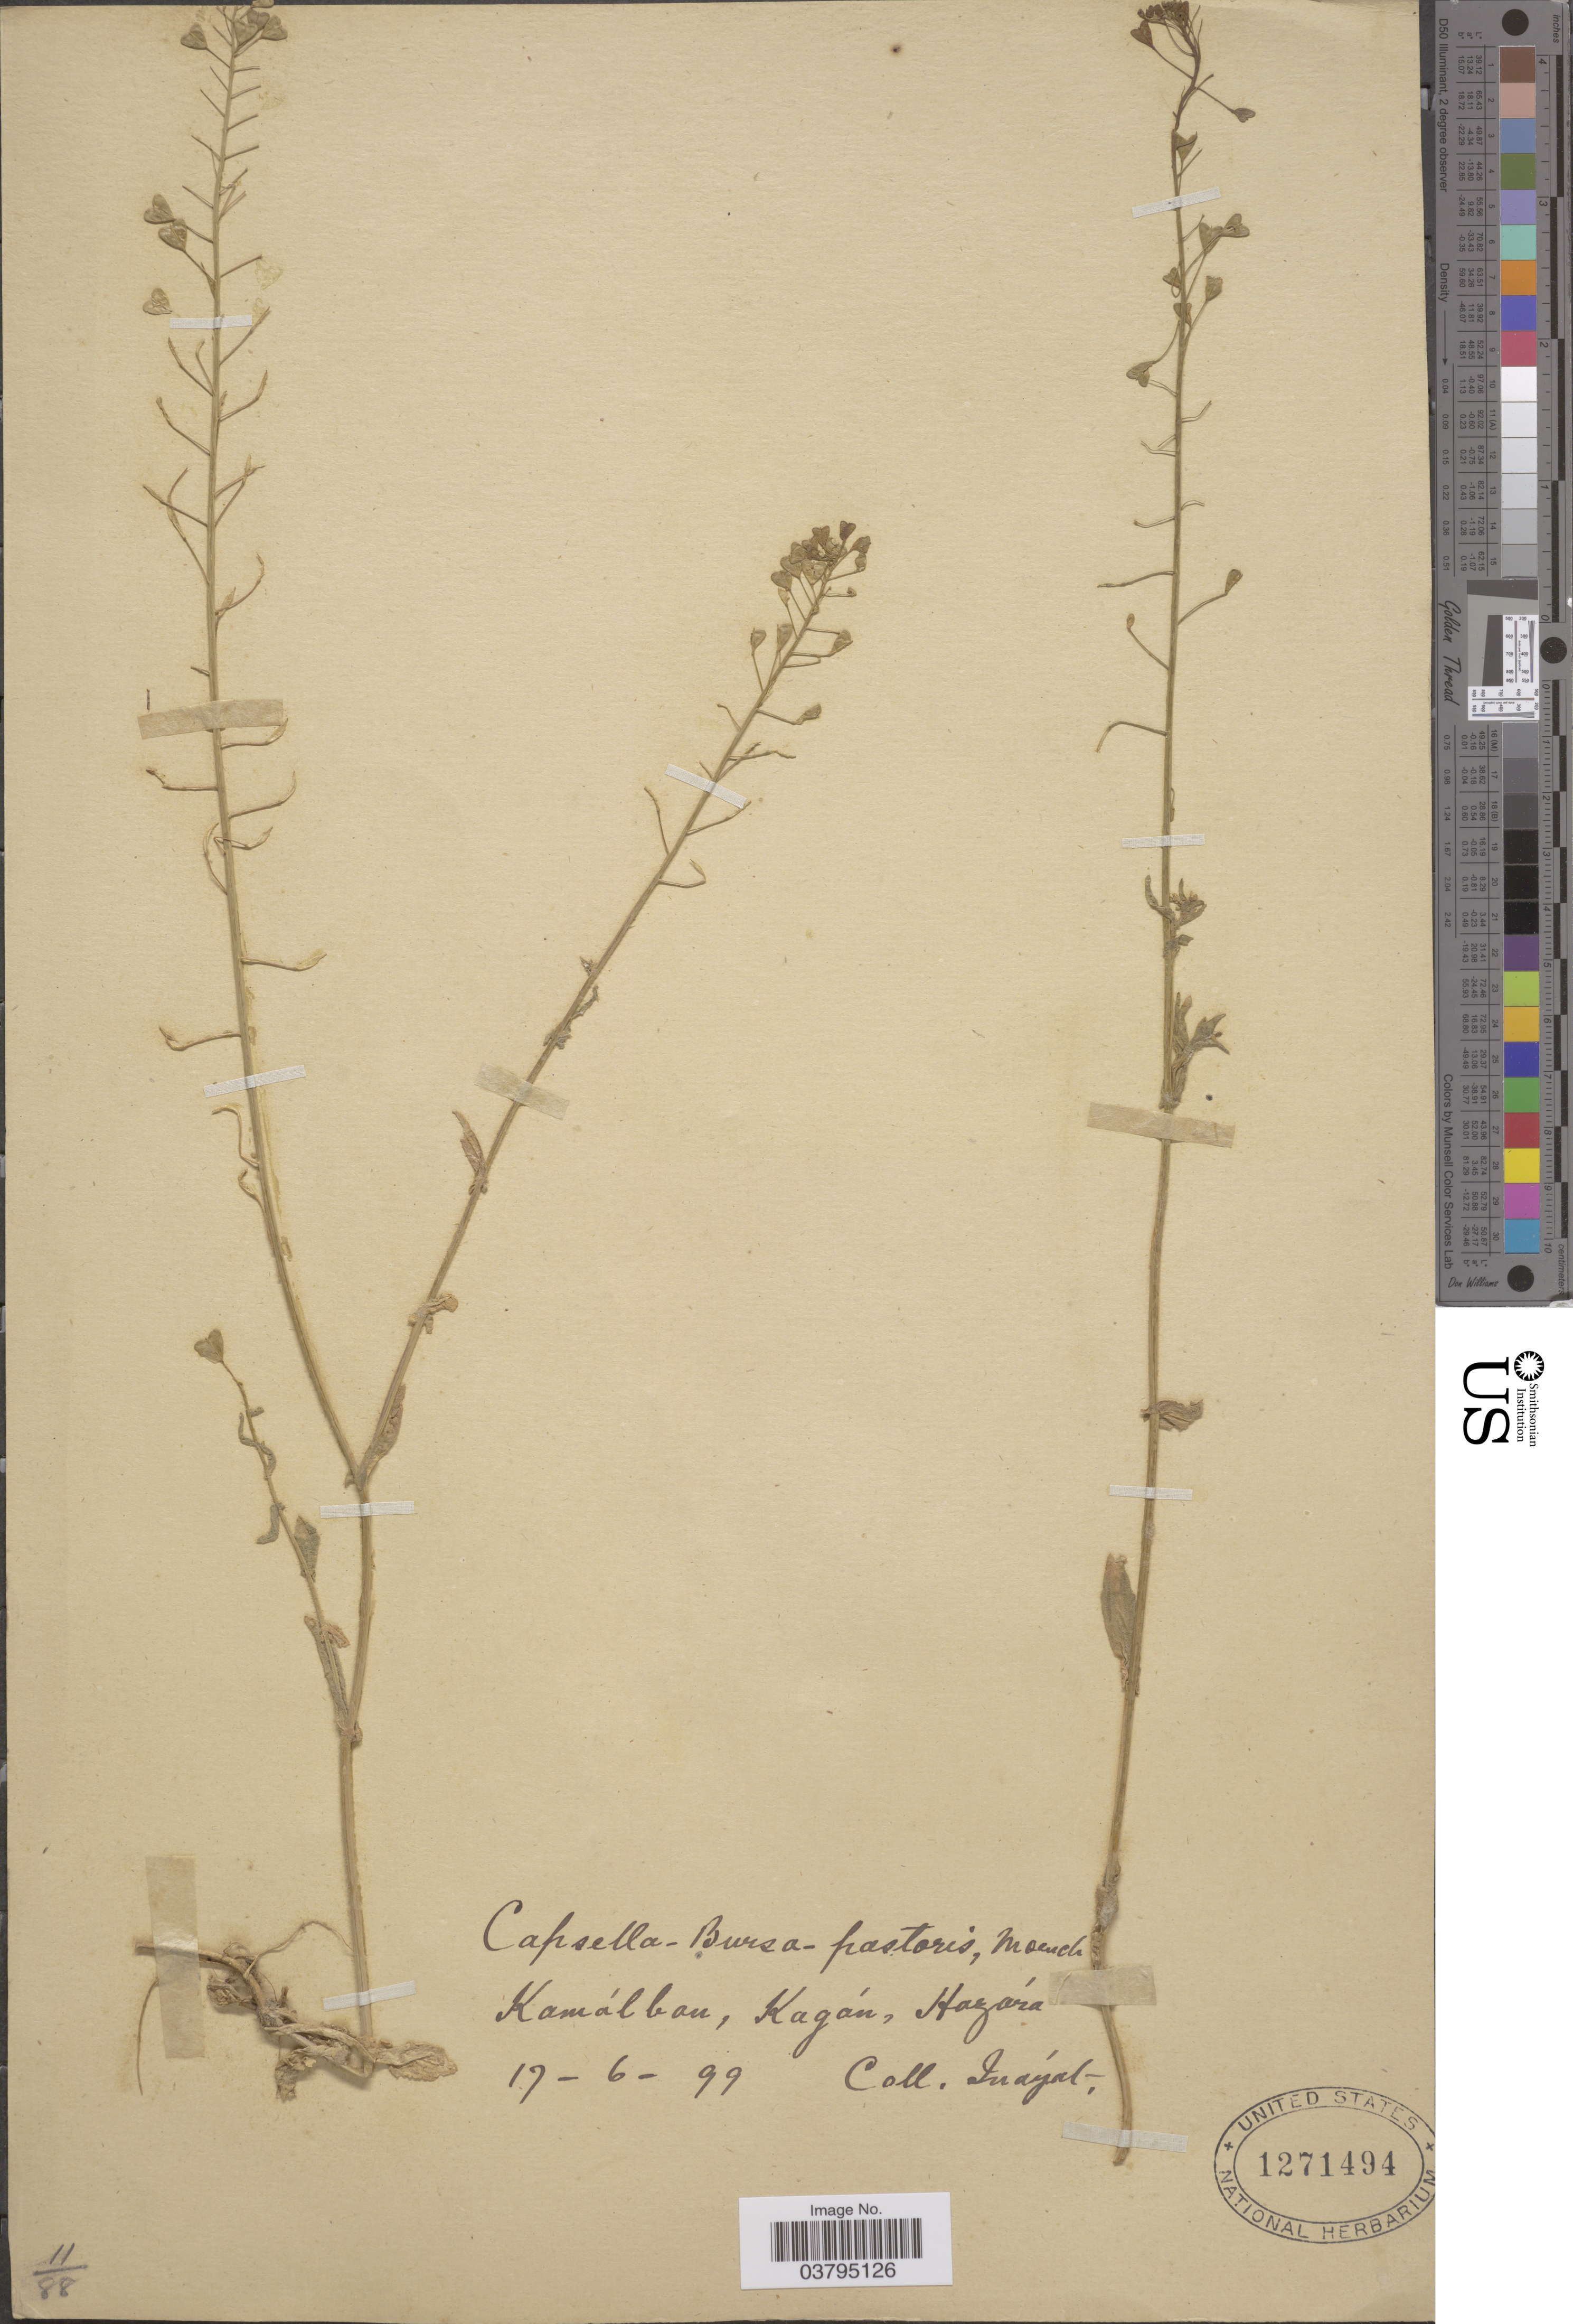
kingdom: Plantae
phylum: Tracheophyta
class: Magnoliopsida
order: Brassicales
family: Brassicaceae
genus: Capsella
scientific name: Capsella bursa-pastoris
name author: (L.) Medik.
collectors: -. Inayat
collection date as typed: Transcribed d/m/y: 17/6/99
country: Pakistan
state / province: Khyber Pakhtunkhwa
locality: Kamalban, Kagan, Hazara.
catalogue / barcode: US 1271494